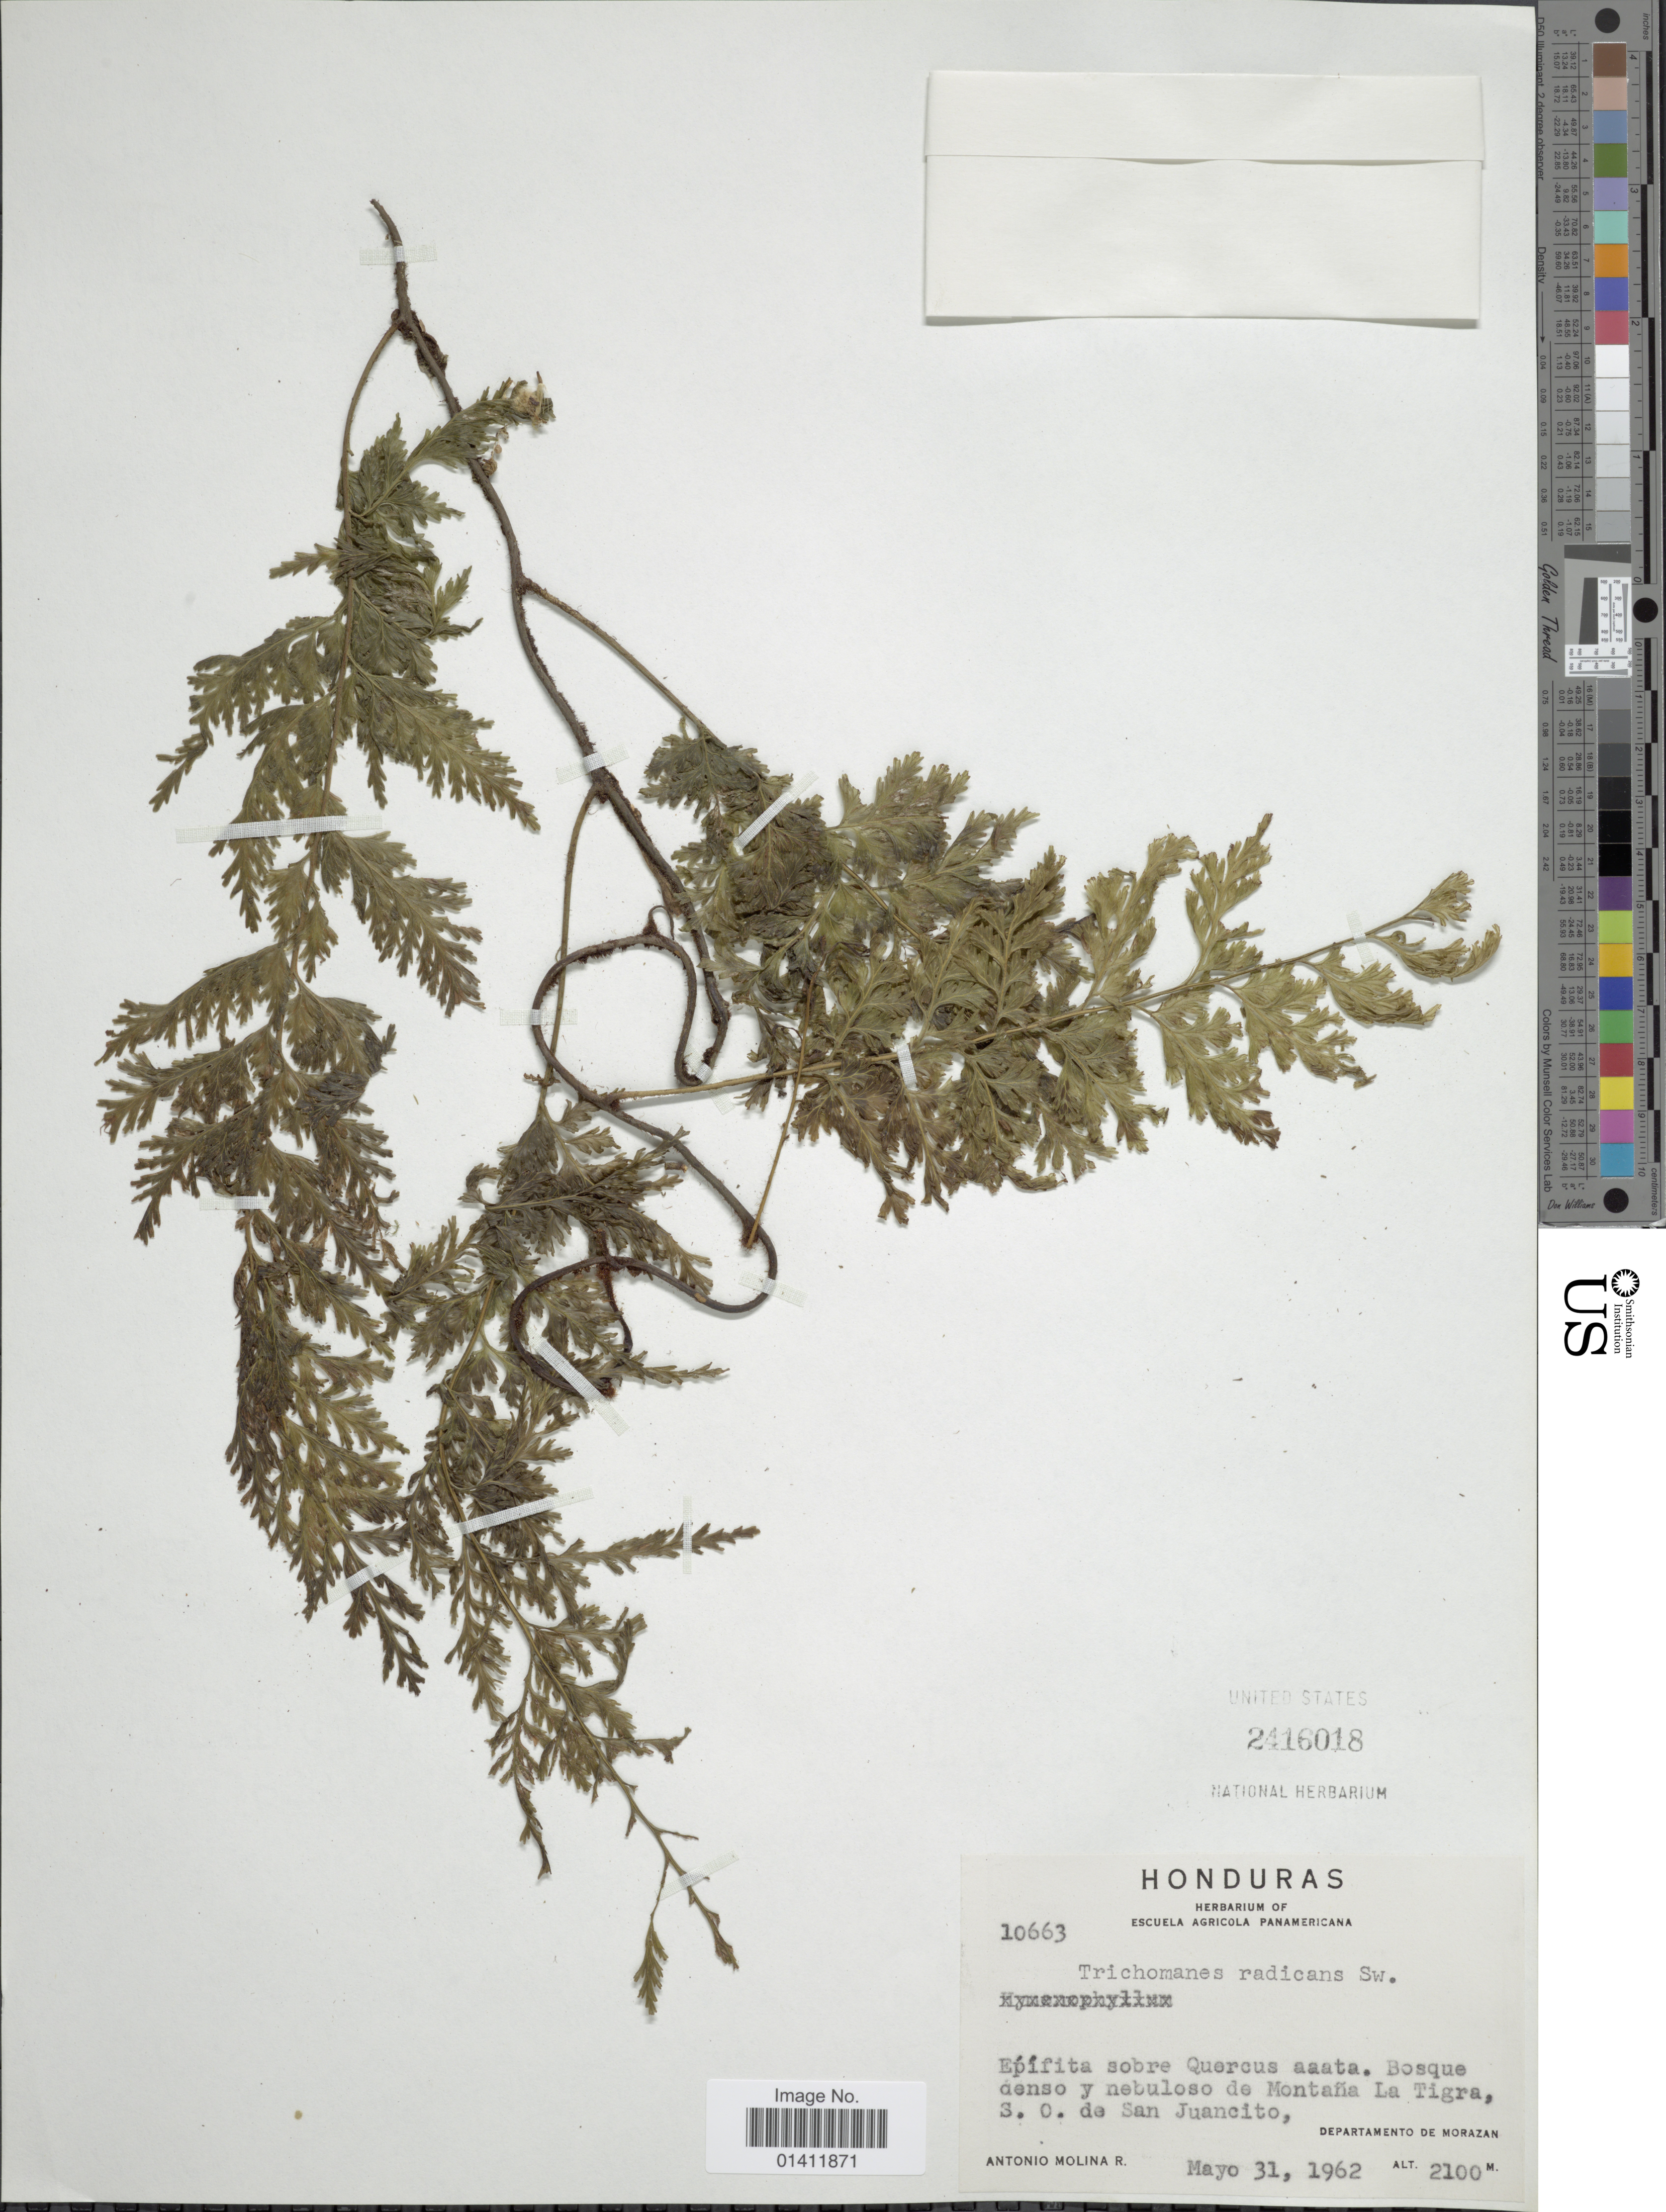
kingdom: Plantae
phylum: Tracheophyta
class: Polypodiopsida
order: Hymenophyllales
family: Hymenophyllaceae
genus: Vandenboschia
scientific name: Vandenboschia radicans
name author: (Sw.) Copel.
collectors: A. Molina R.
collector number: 10663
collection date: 1962-05-31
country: Honduras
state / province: Fco. Morazán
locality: Bosque denso y nebuloso de Montana La Tigra, S. O. de San Juancito, Departamento de Morazan.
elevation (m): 2100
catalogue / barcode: US 2416018